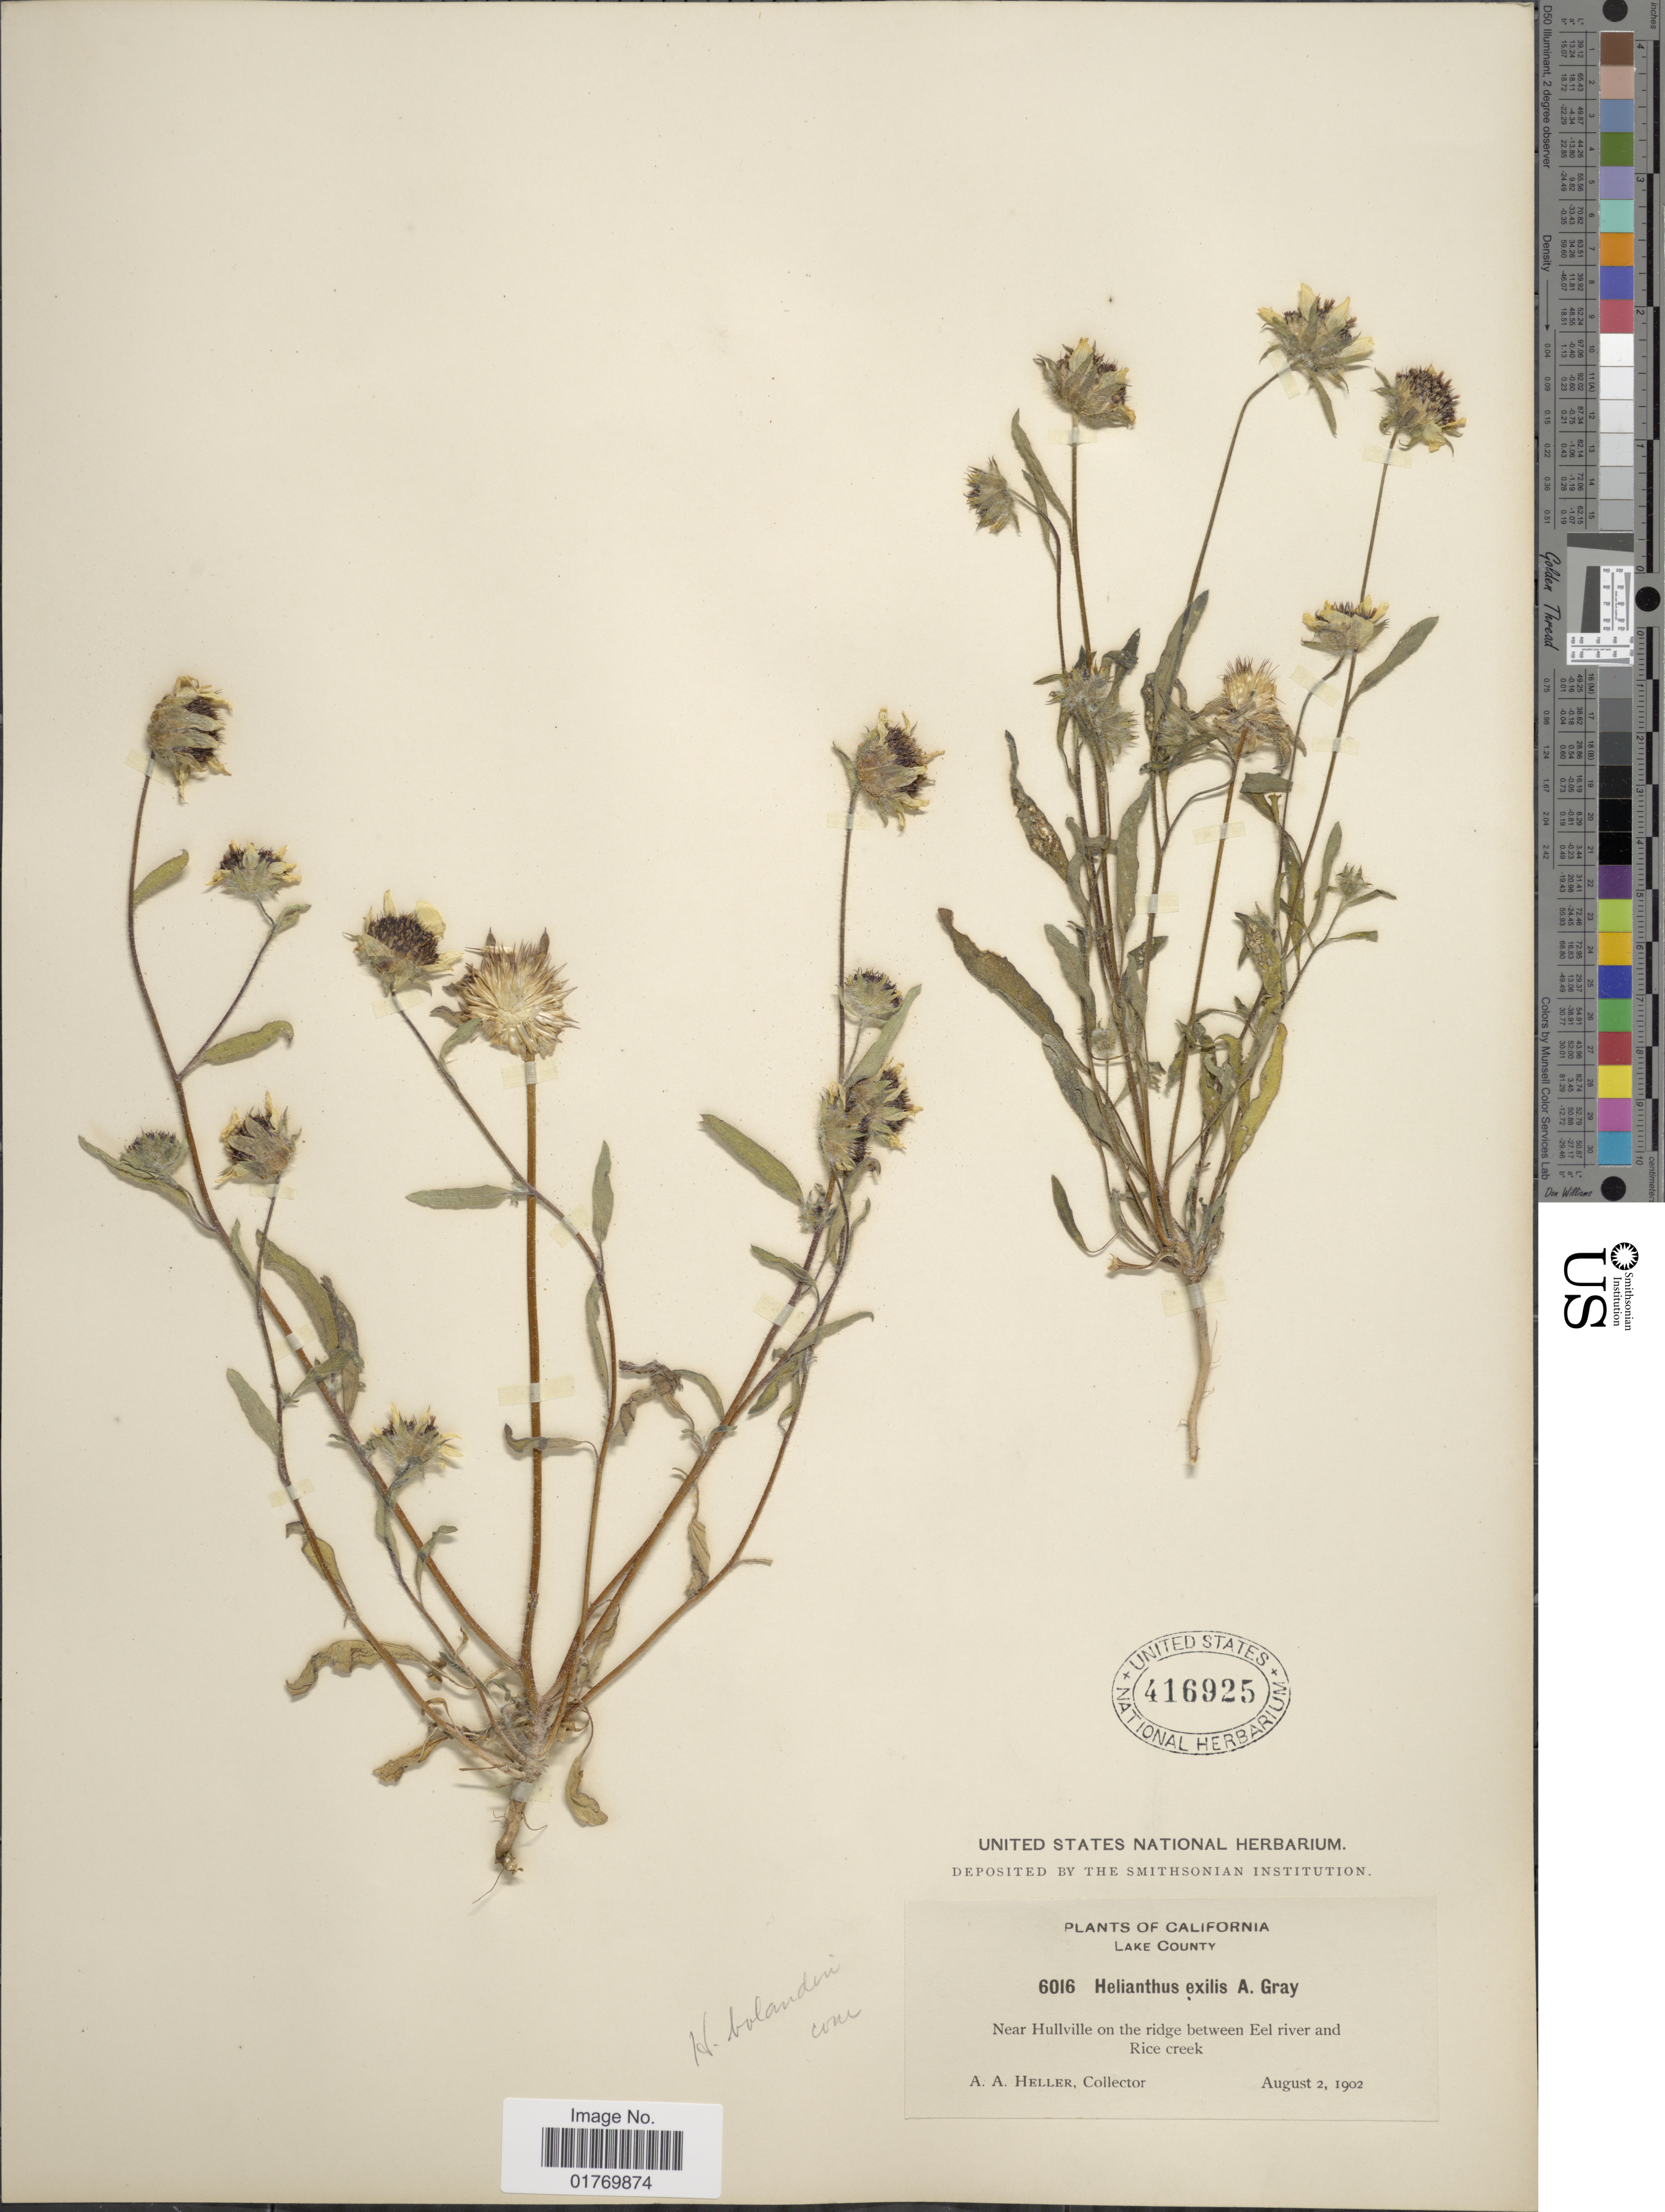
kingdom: Plantae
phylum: Tracheophyta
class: Magnoliopsida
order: Asterales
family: Asteraceae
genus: Helianthus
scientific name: Helianthus bolanderi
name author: A. Gray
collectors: A. A. Heller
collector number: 6016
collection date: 1902-08-02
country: United States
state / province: California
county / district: Lake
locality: Lake County, Near Hullville on the ridge between Eel river and Rice Creek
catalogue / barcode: US 416925